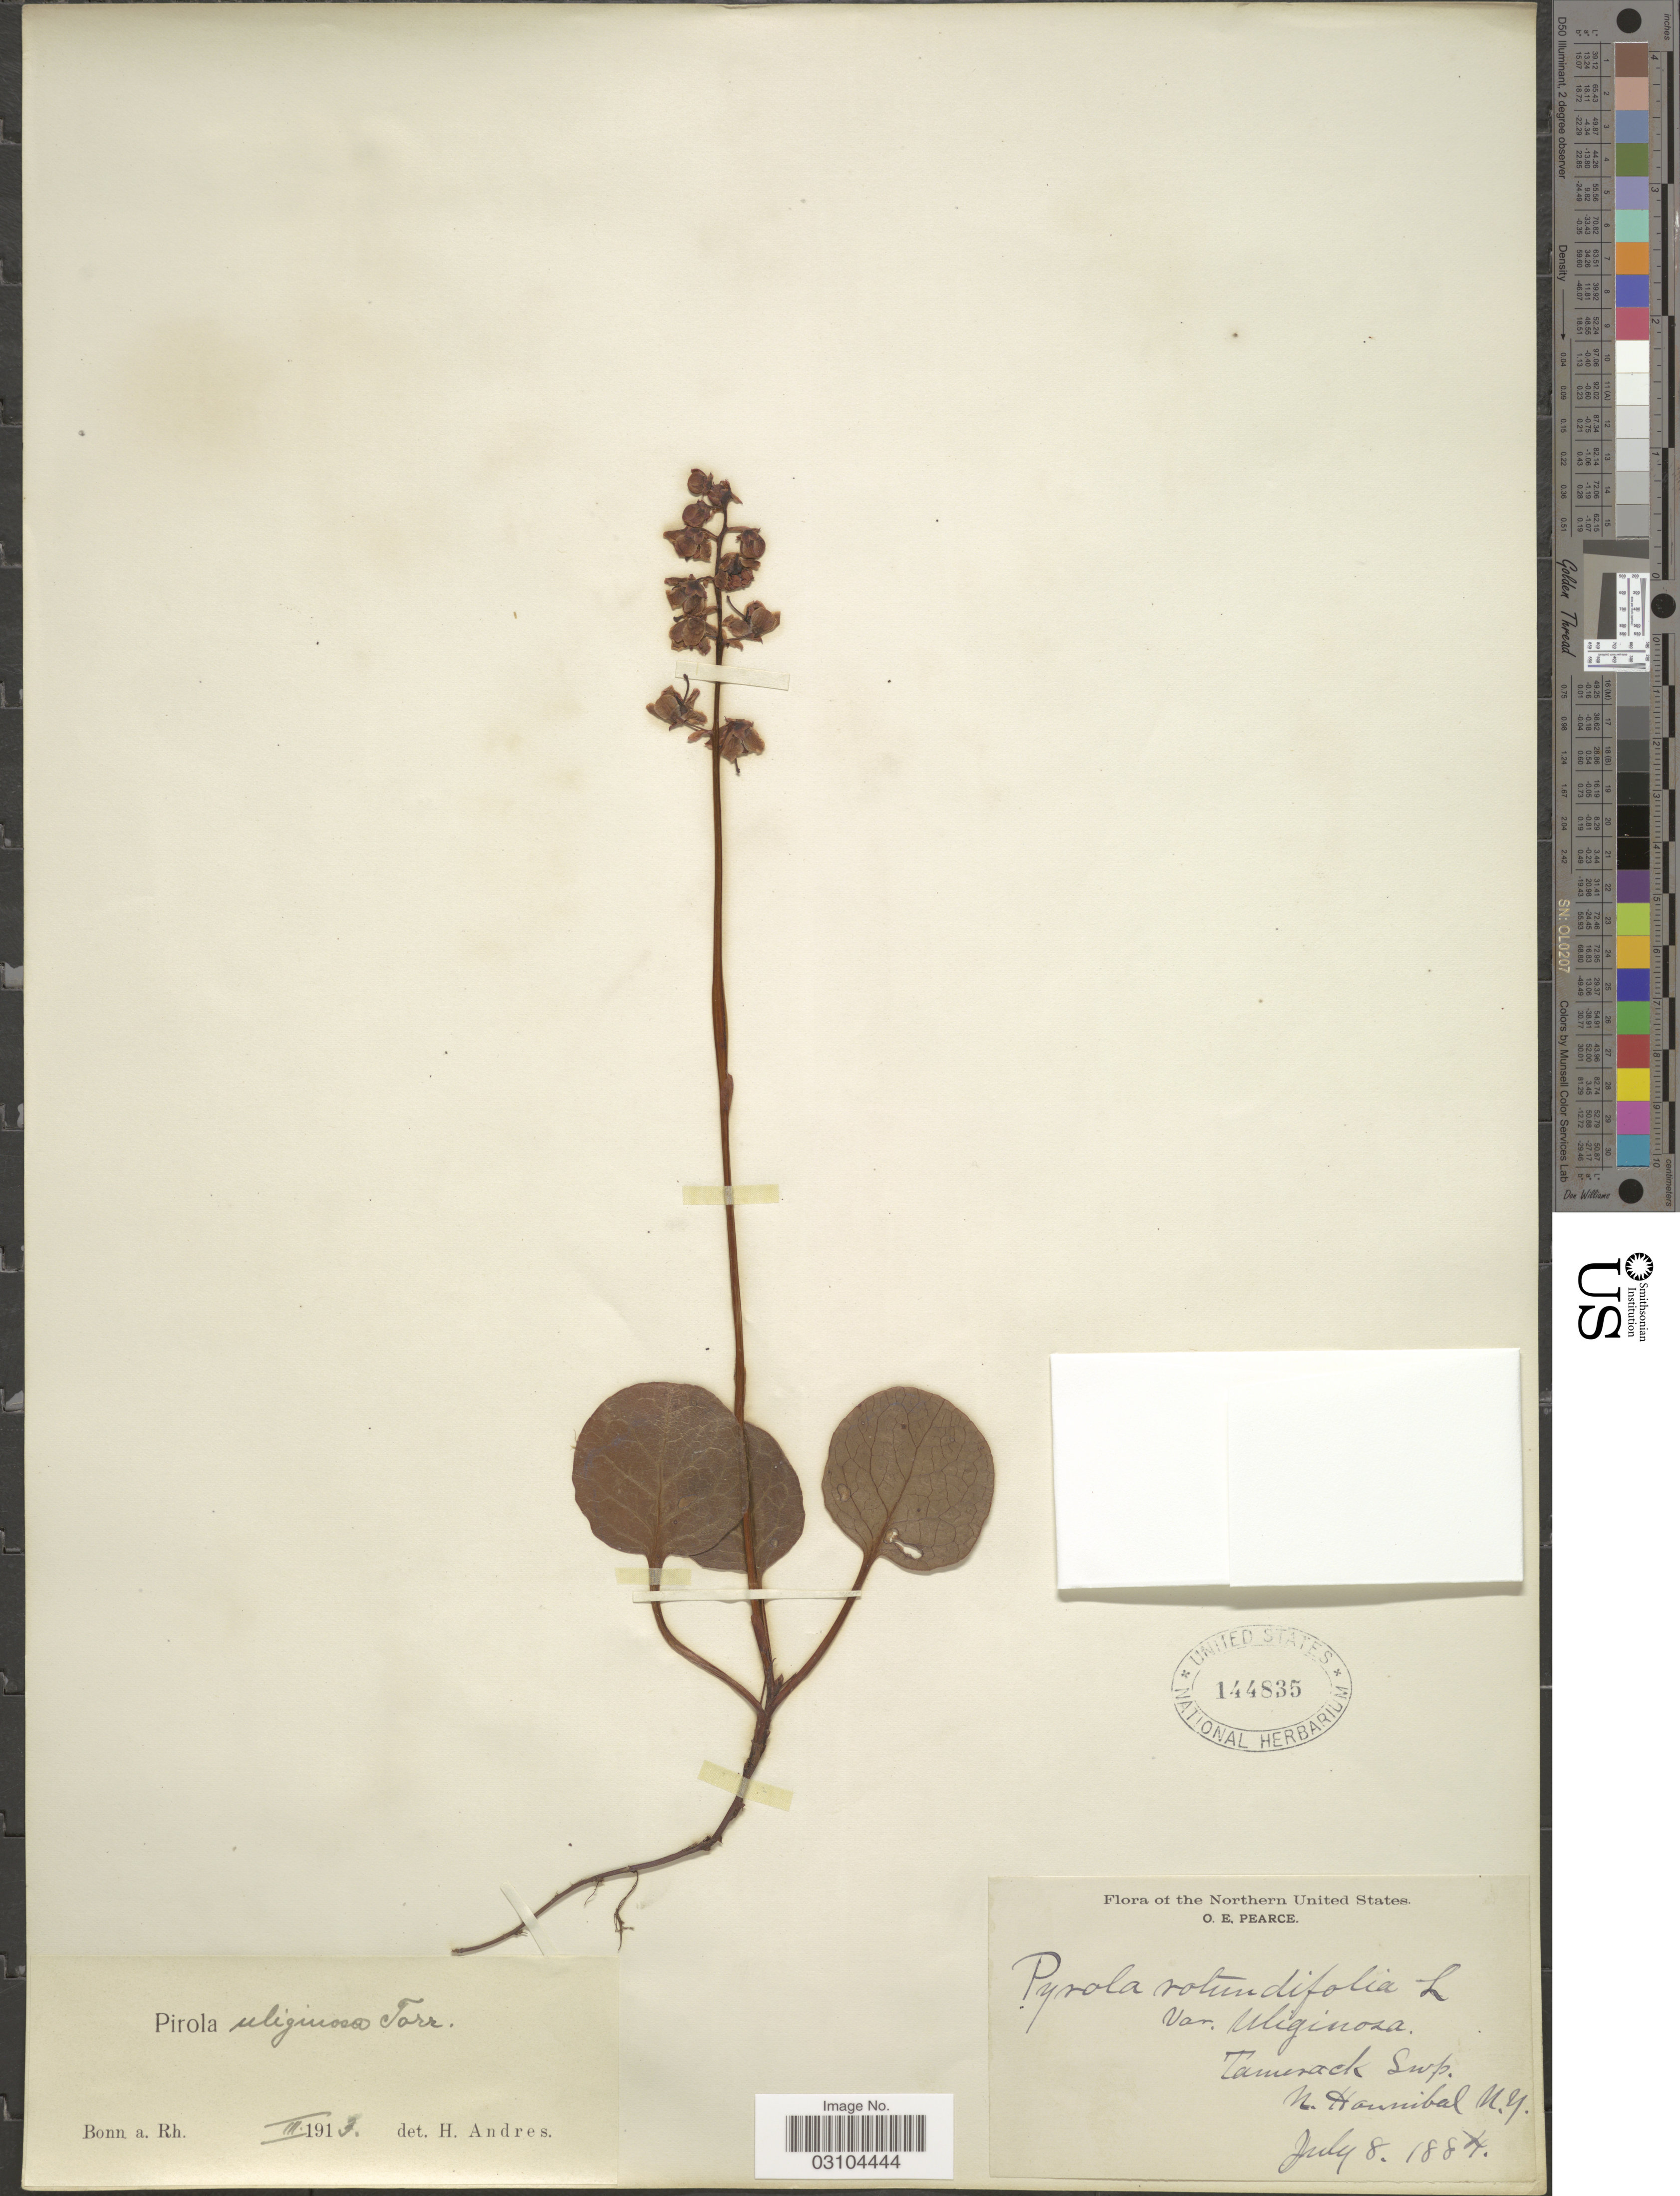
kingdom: Plantae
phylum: Tracheophyta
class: Magnoliopsida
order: Ericales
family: Ericaceae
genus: Pyrola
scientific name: Pyrola uliginosa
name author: Torr. & A. Gray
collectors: O. E. Pearce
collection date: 1884-07-08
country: United States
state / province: New York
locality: Northern United States, Tamerack Swp., N. Hannibal.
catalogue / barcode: US 144835